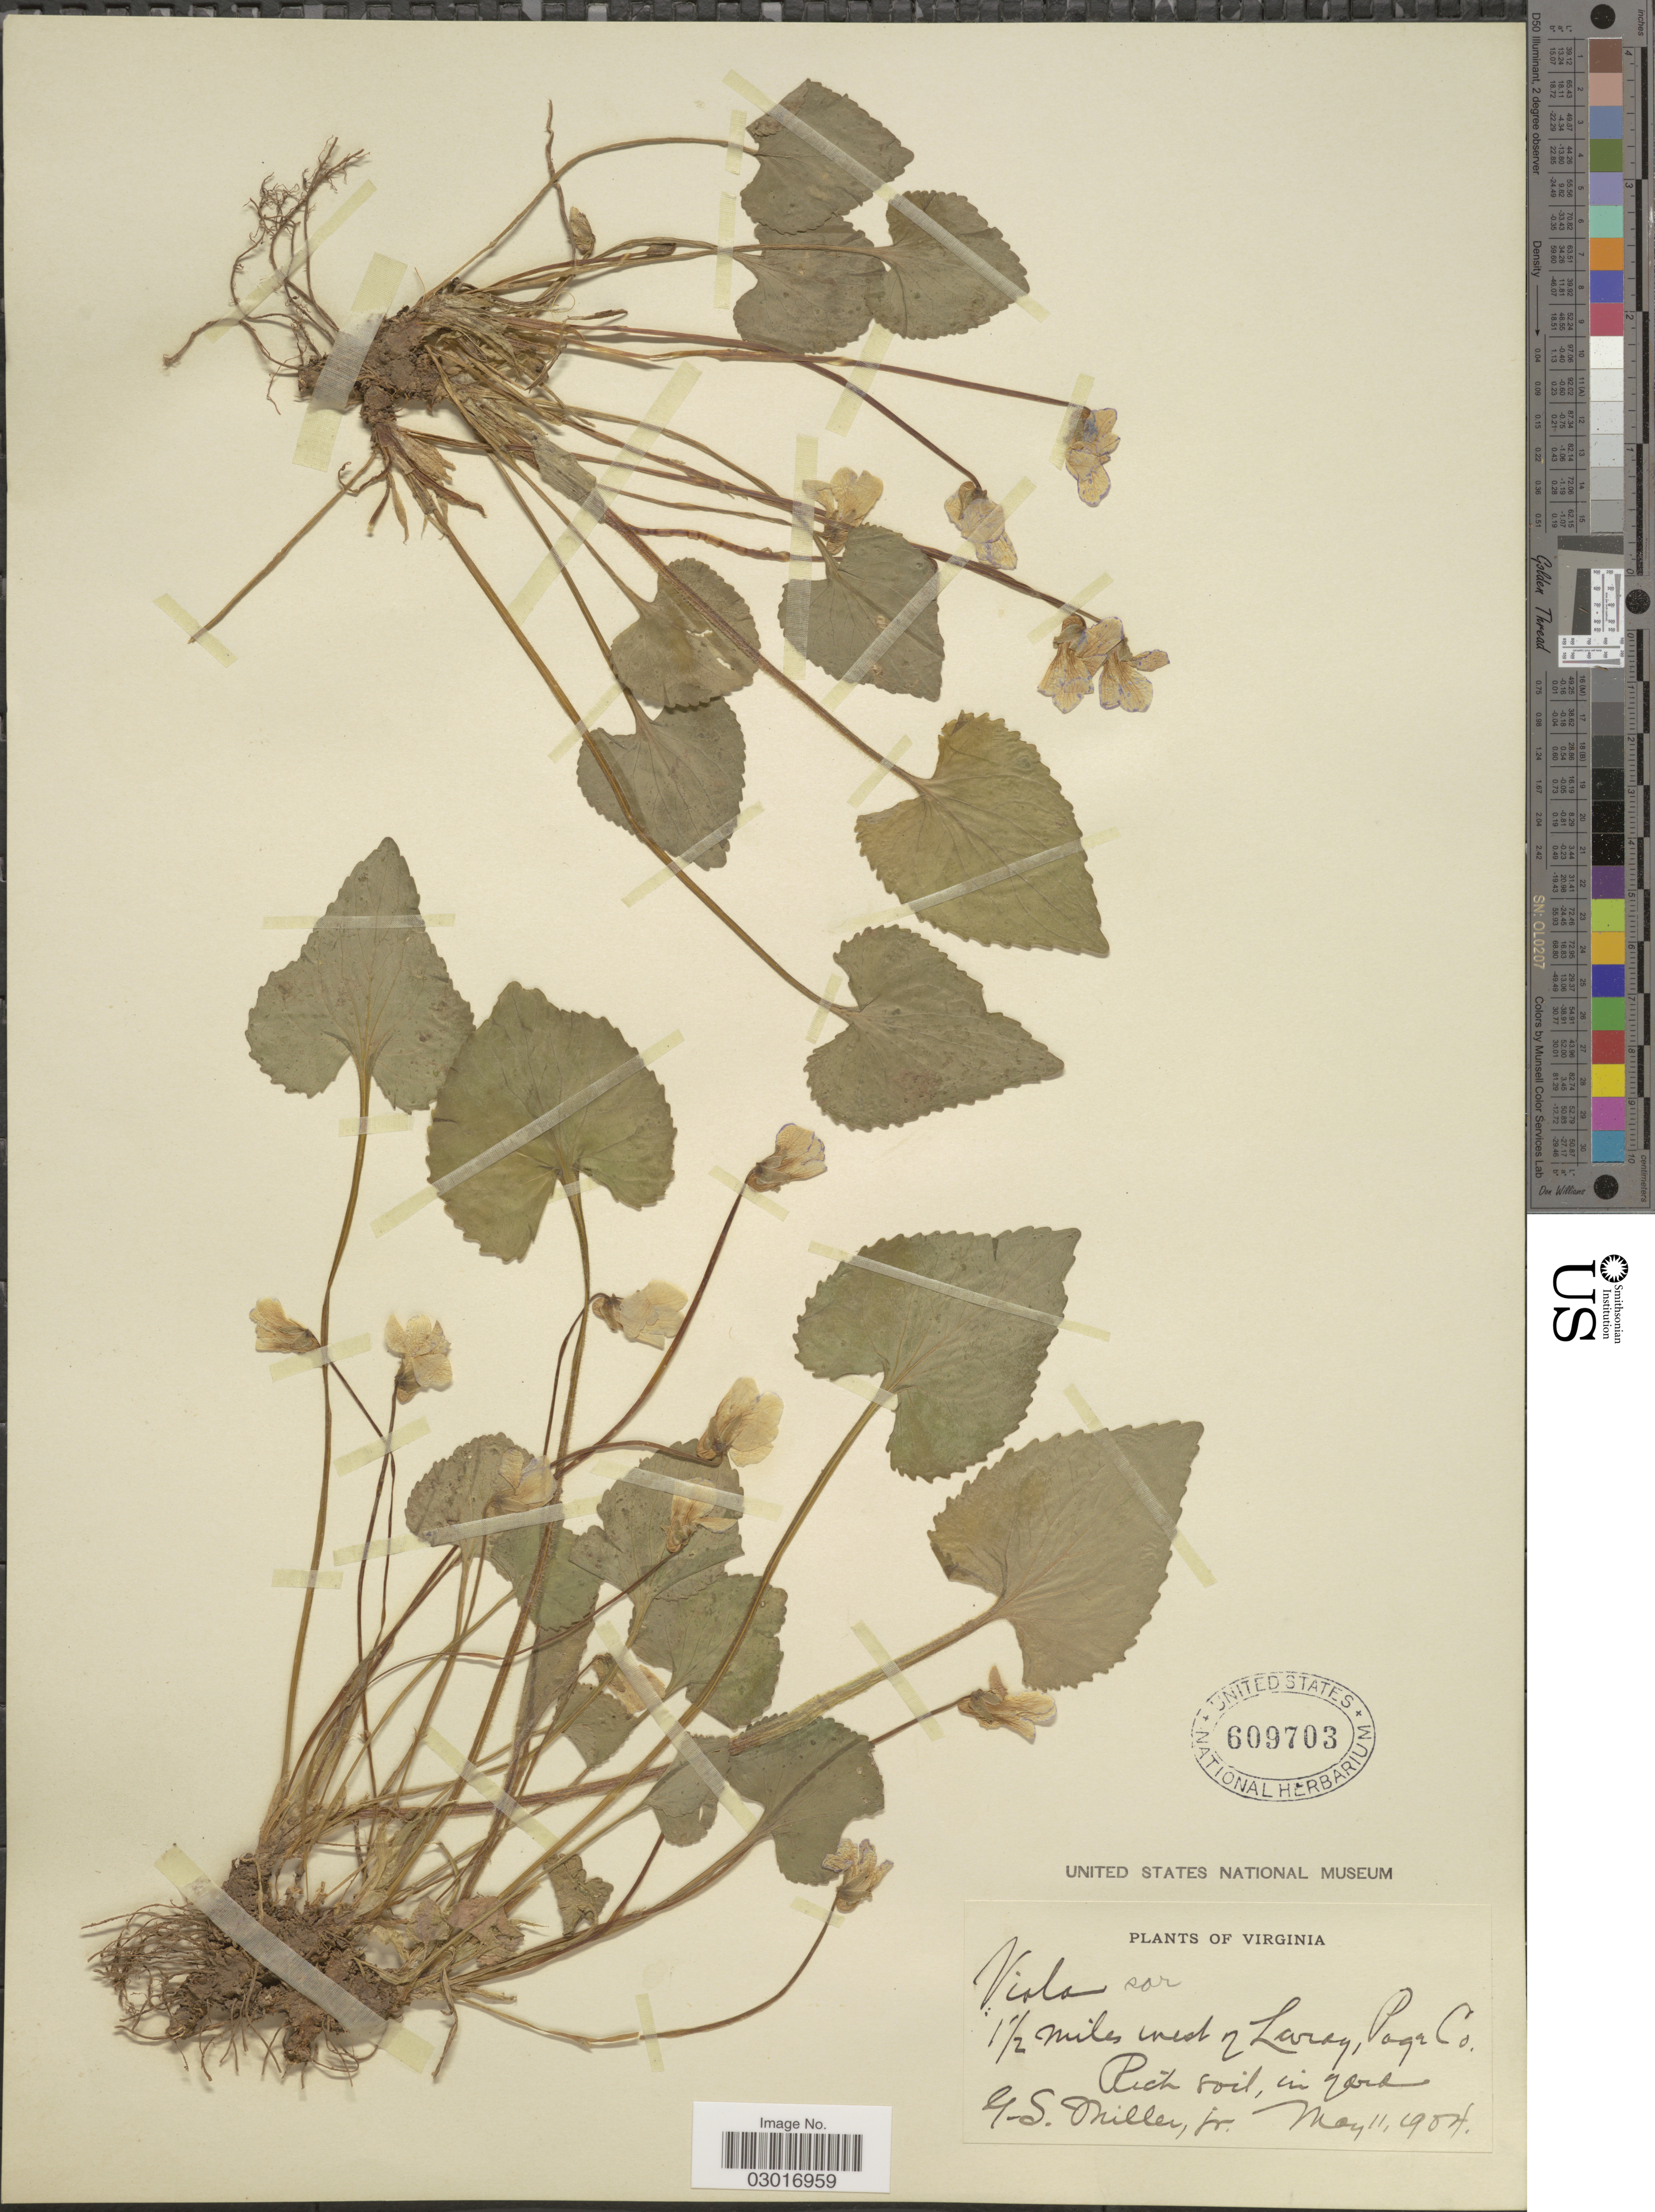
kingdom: Plantae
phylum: Tracheophyta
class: Magnoliopsida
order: Malpighiales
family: Violaceae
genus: Viola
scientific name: Viola sororia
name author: Willd.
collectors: G. S. Miller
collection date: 1954-05-11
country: United States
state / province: Virginia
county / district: Page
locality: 1½ miles W of Luray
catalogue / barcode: US 609703